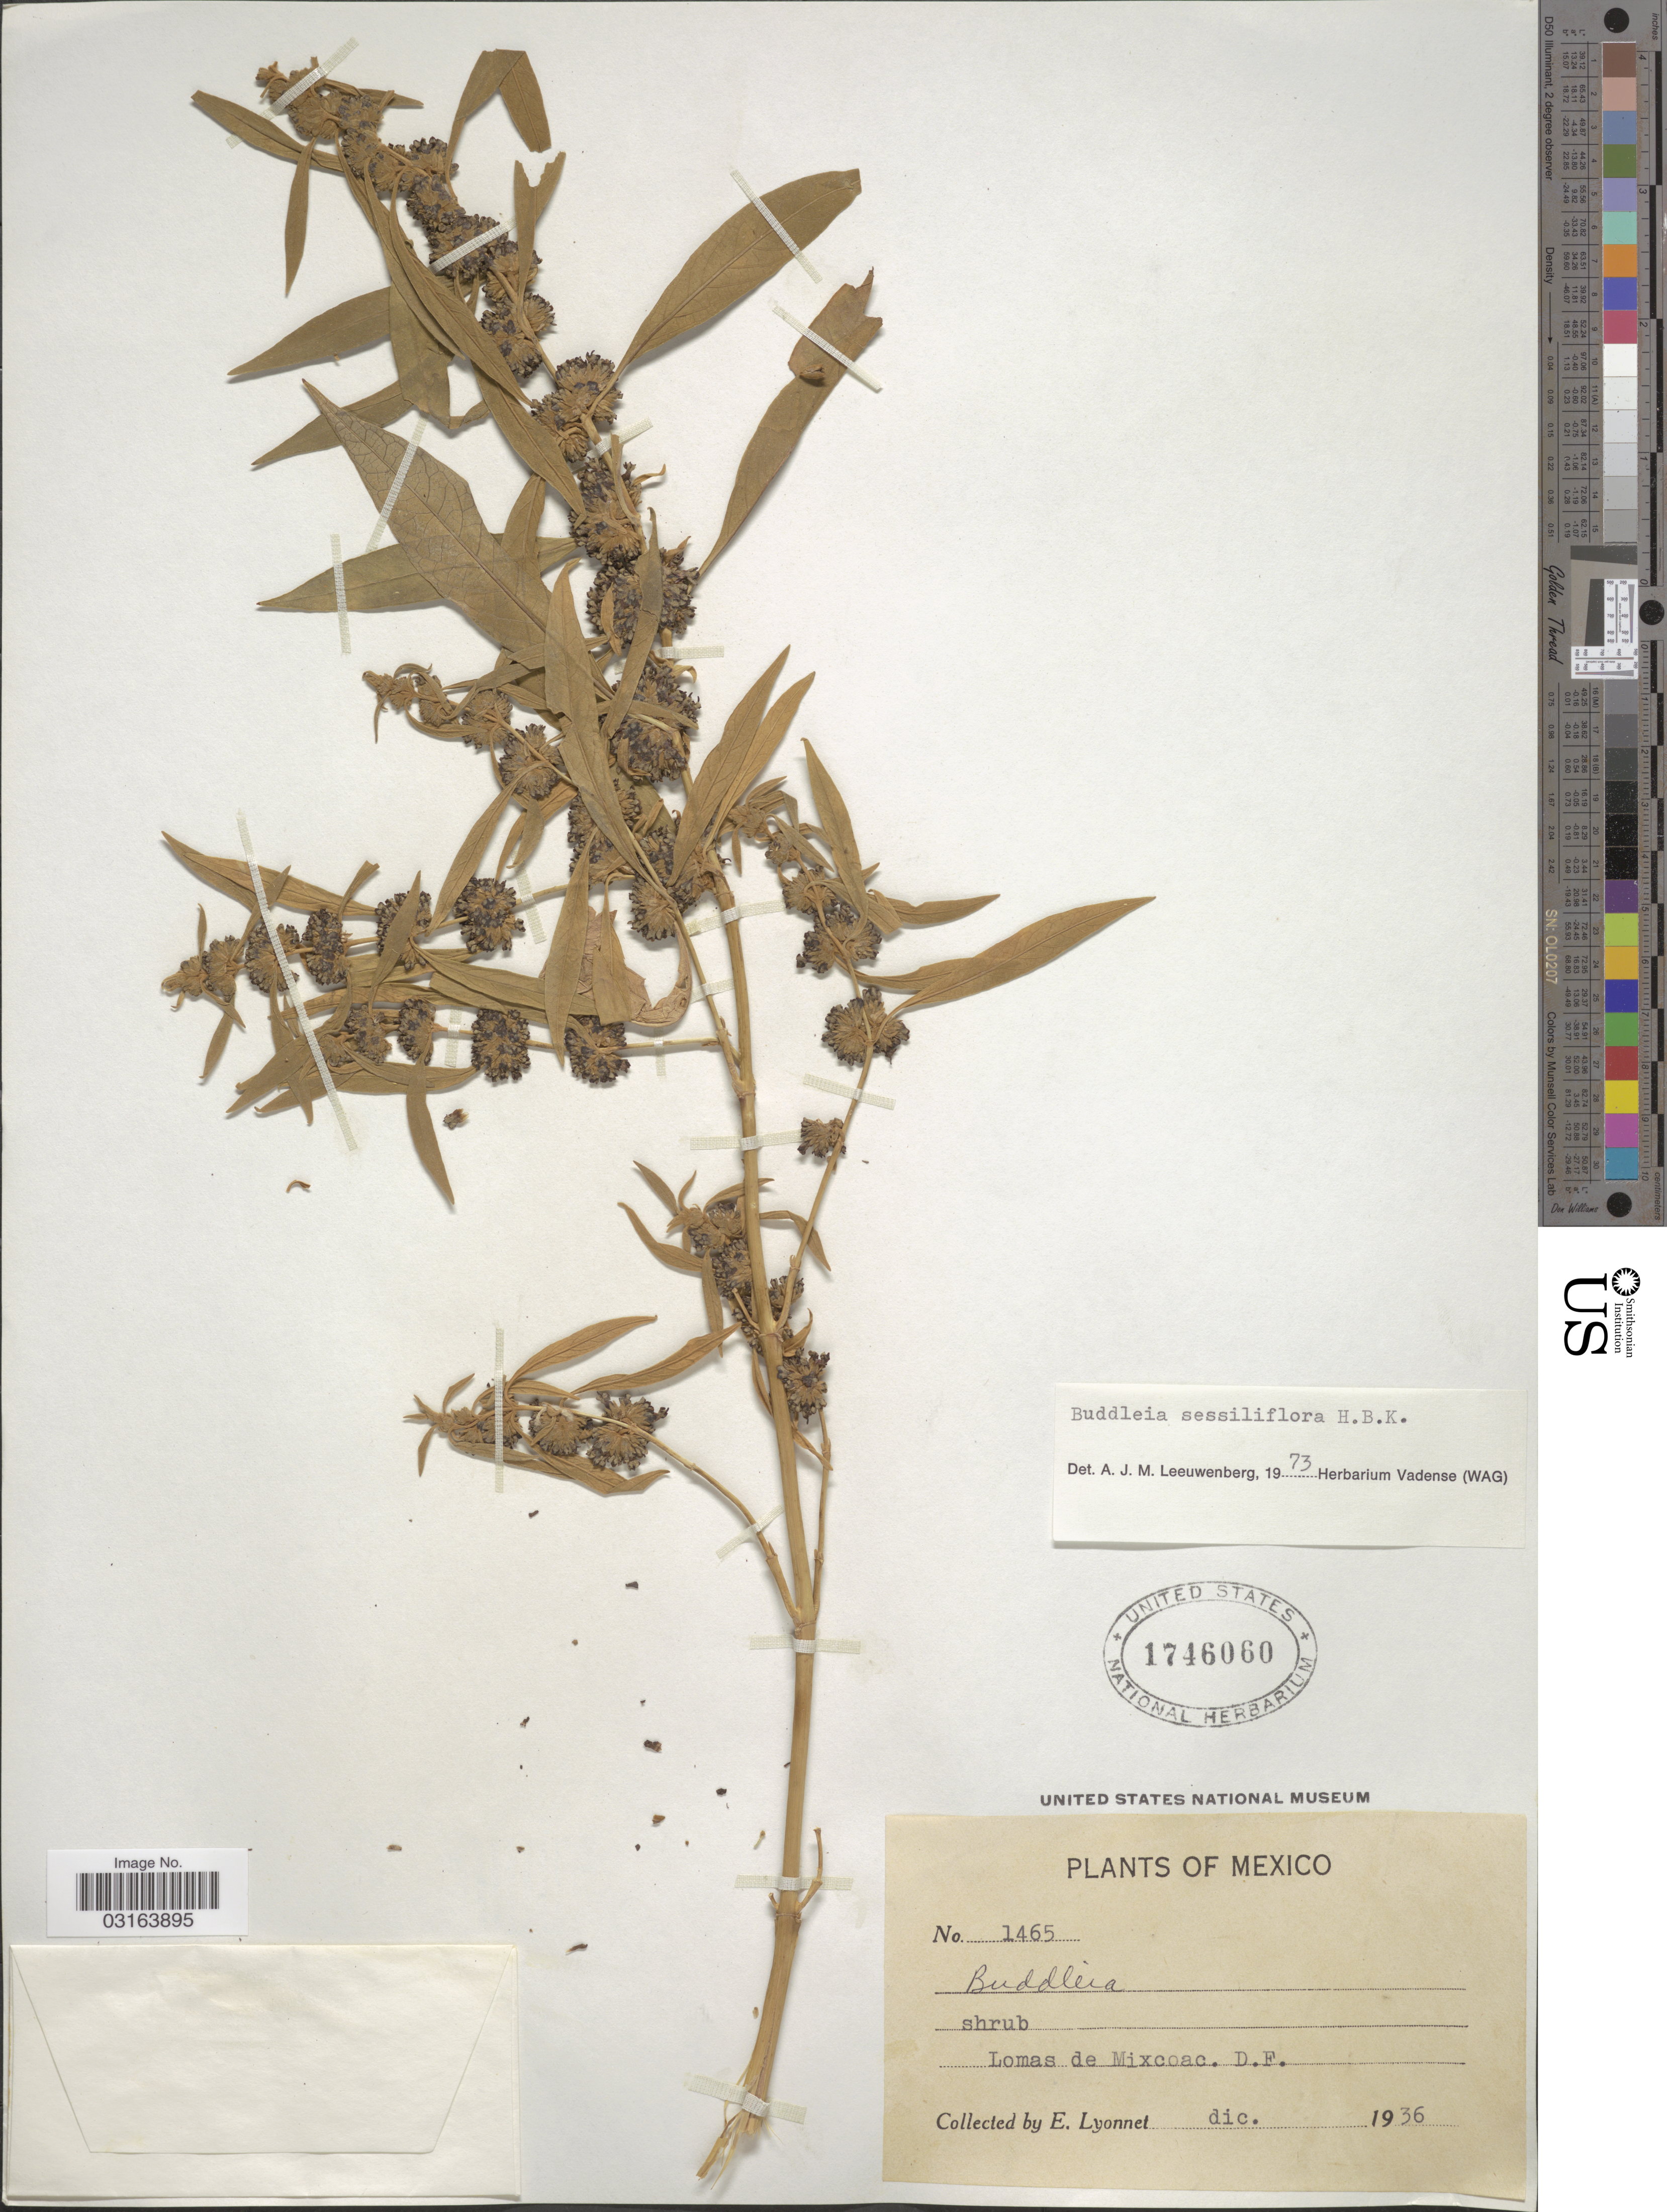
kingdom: Plantae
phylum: Tracheophyta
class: Magnoliopsida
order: Lamiales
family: Scrophulariaceae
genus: Buddleja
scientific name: Buddleja sessiliflora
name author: Kunth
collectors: E. Lyonnet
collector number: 1465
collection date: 1936-12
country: Mexico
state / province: Distrito Federal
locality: Lomas de Mixcoac. D. F.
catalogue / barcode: US 1746060